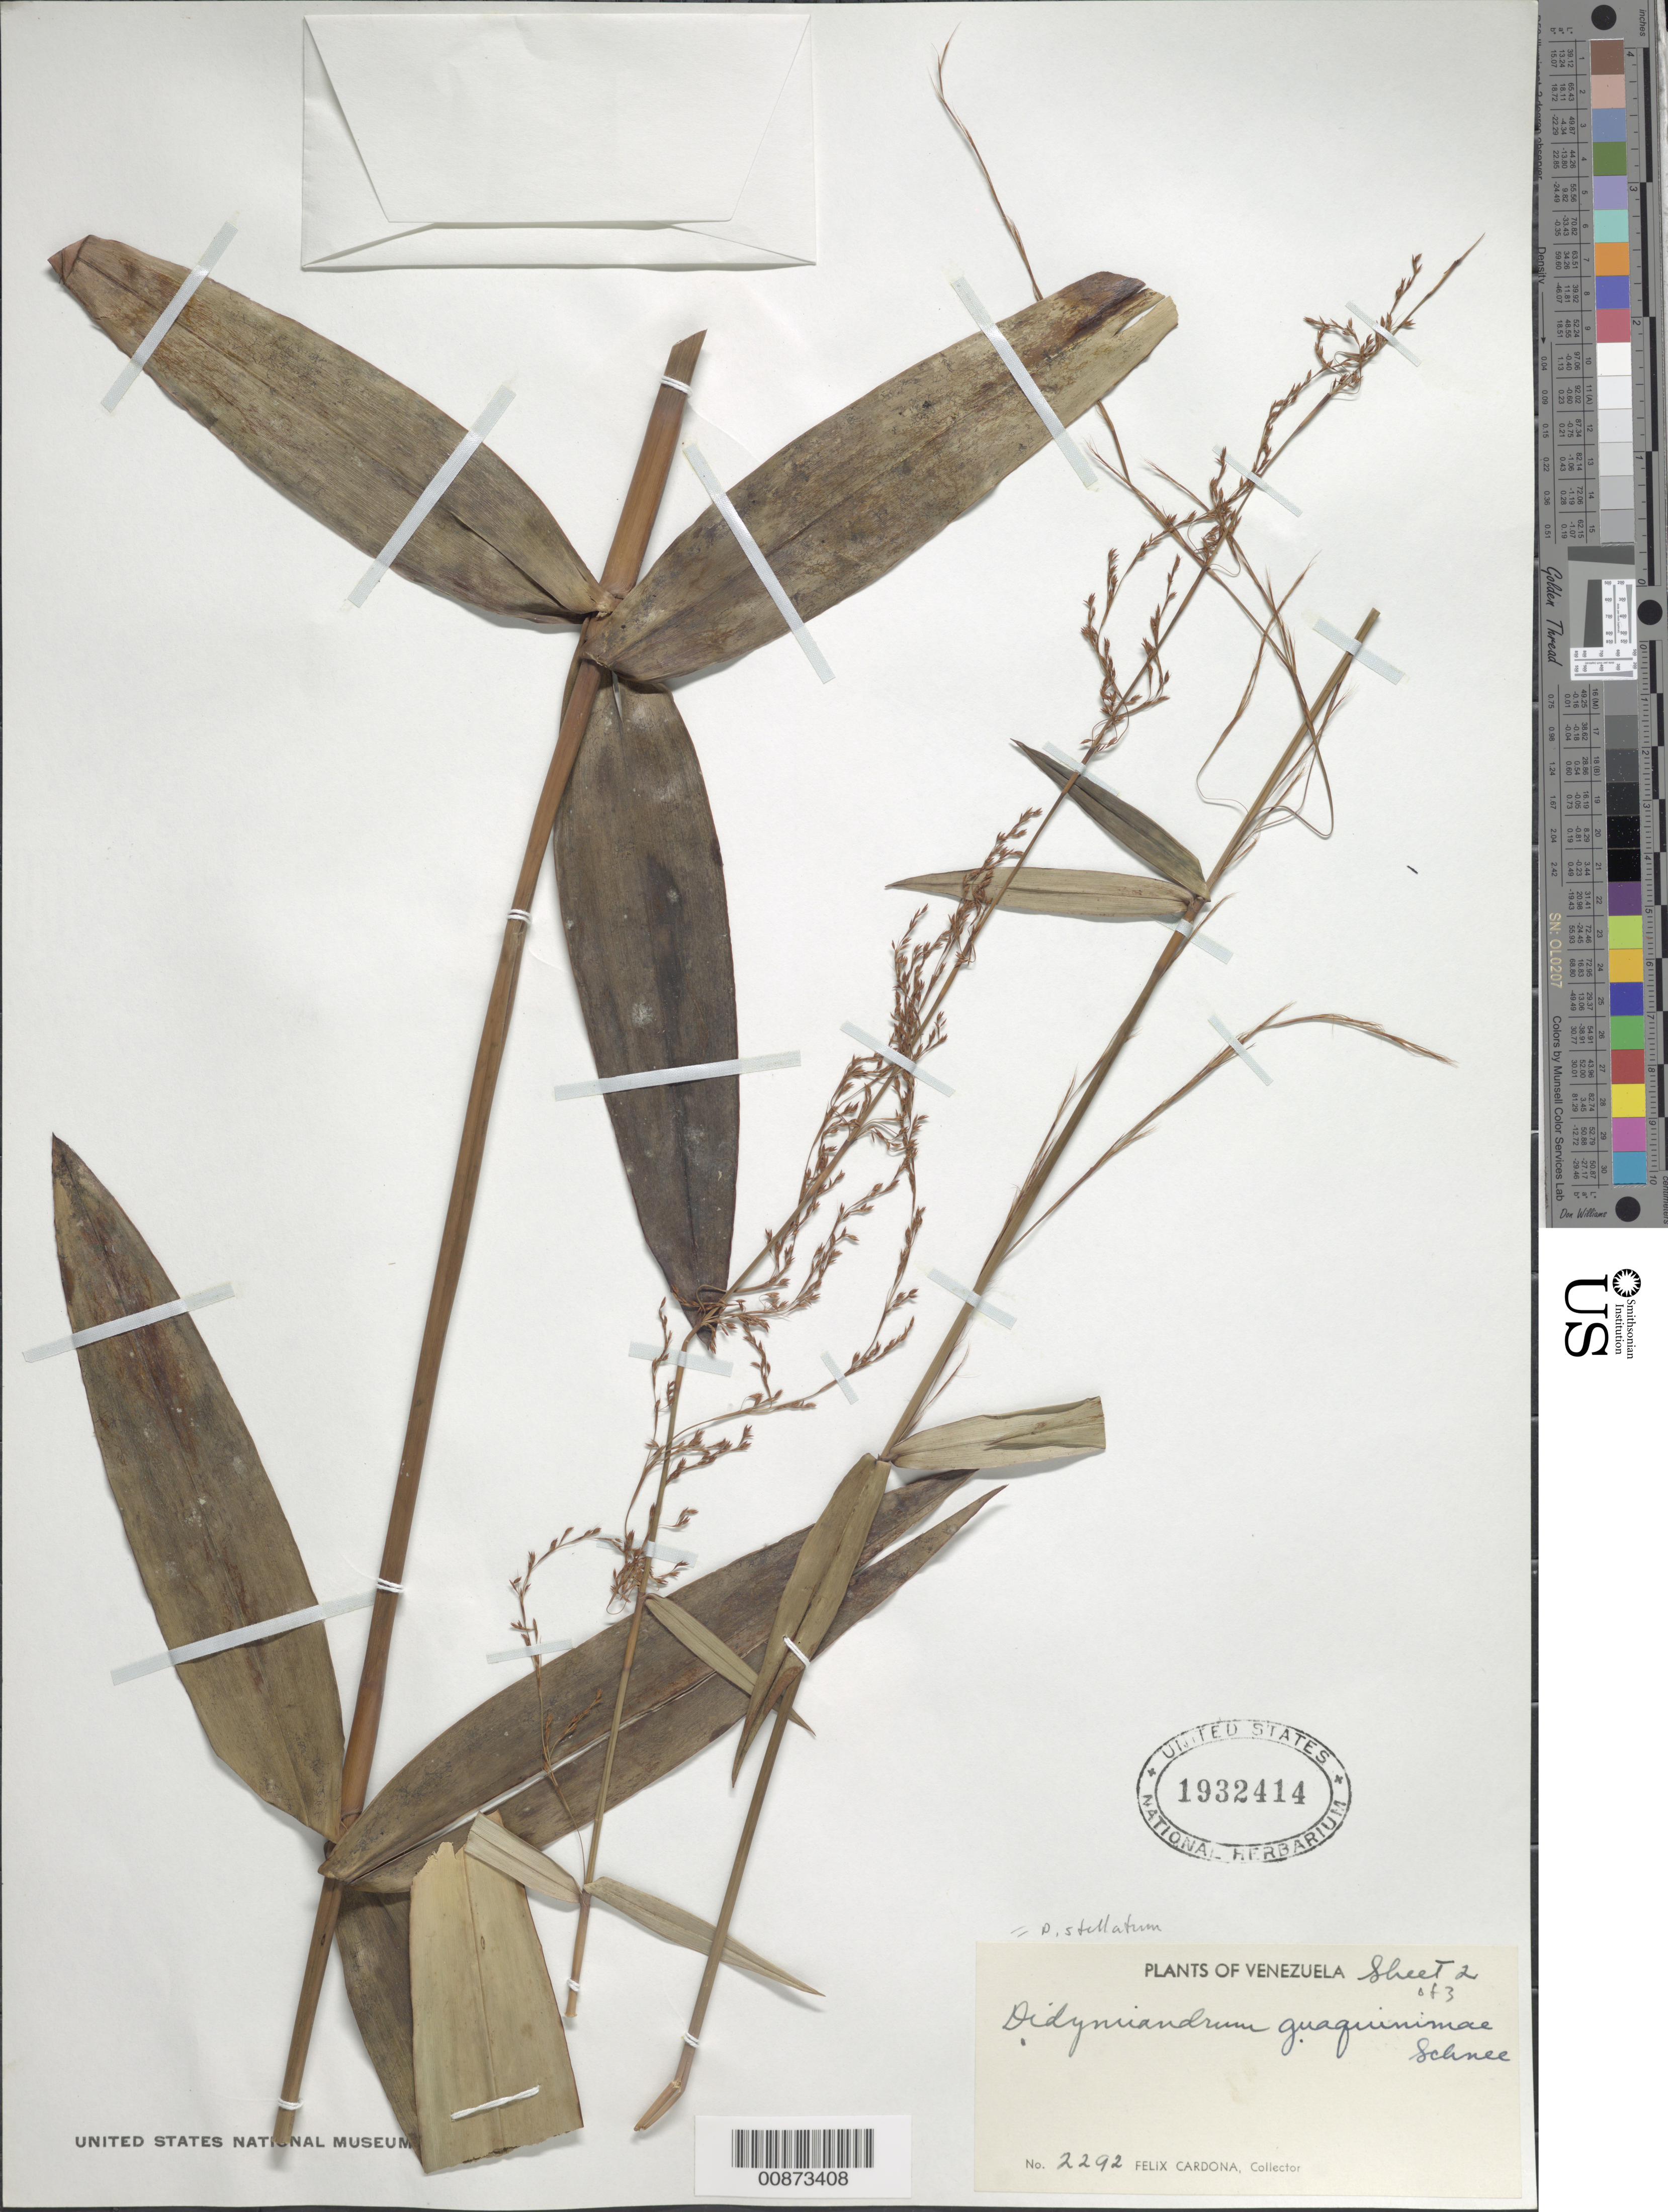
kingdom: Plantae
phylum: Tracheophyta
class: Liliopsida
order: Poales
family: Cyperaceae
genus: Didymiandrum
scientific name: Didymiandrum stellatum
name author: (Boeckeler) Gilly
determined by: Strong, Mark T., (BOT), Smithsonian Institution - National Museum of Natural History (UNITED STATES)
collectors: F. Cordona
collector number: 2292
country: Venezuela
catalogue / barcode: US 1932414